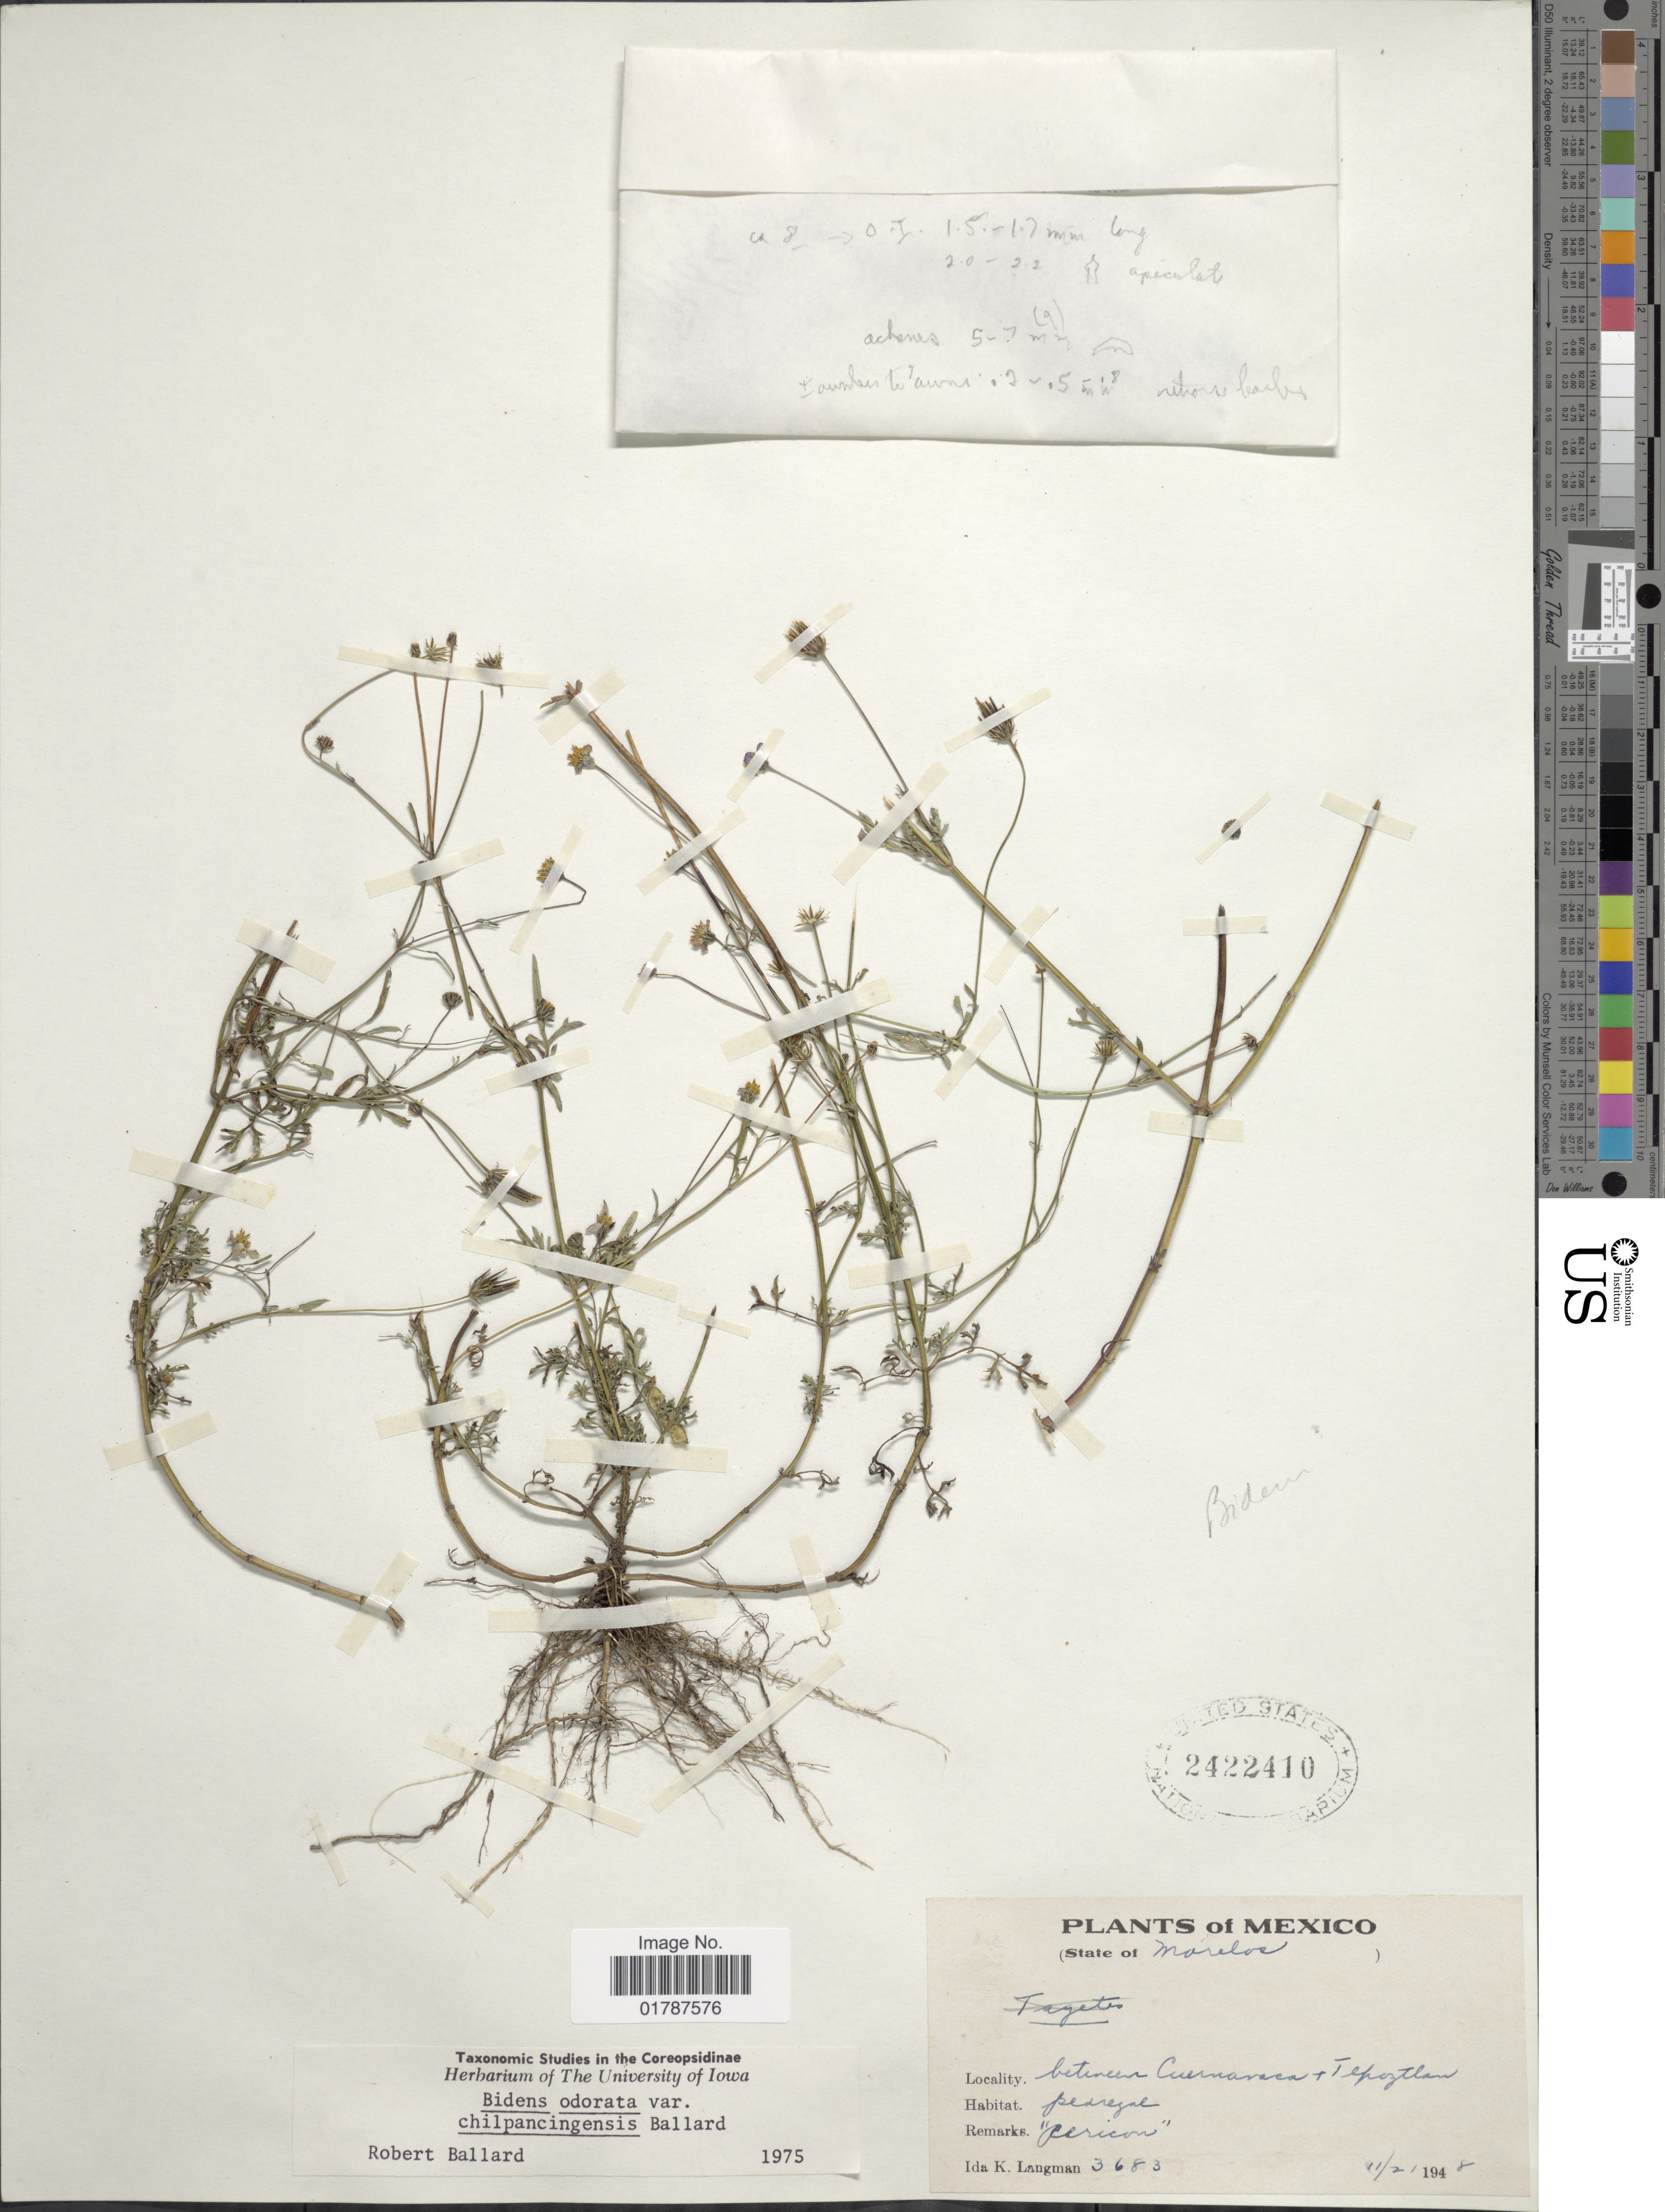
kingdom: Plantae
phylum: Tracheophyta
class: Magnoliopsida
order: Asterales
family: Asteraceae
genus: Bidens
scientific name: Bidens odorata var. chilpancingensis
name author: R.E. Ballard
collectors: I. K. Langman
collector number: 3683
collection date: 1948-11-21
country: Mexico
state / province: Morelos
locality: State of Morelos, Between Cuermanavaca & Tepoztlan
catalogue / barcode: US 2422410